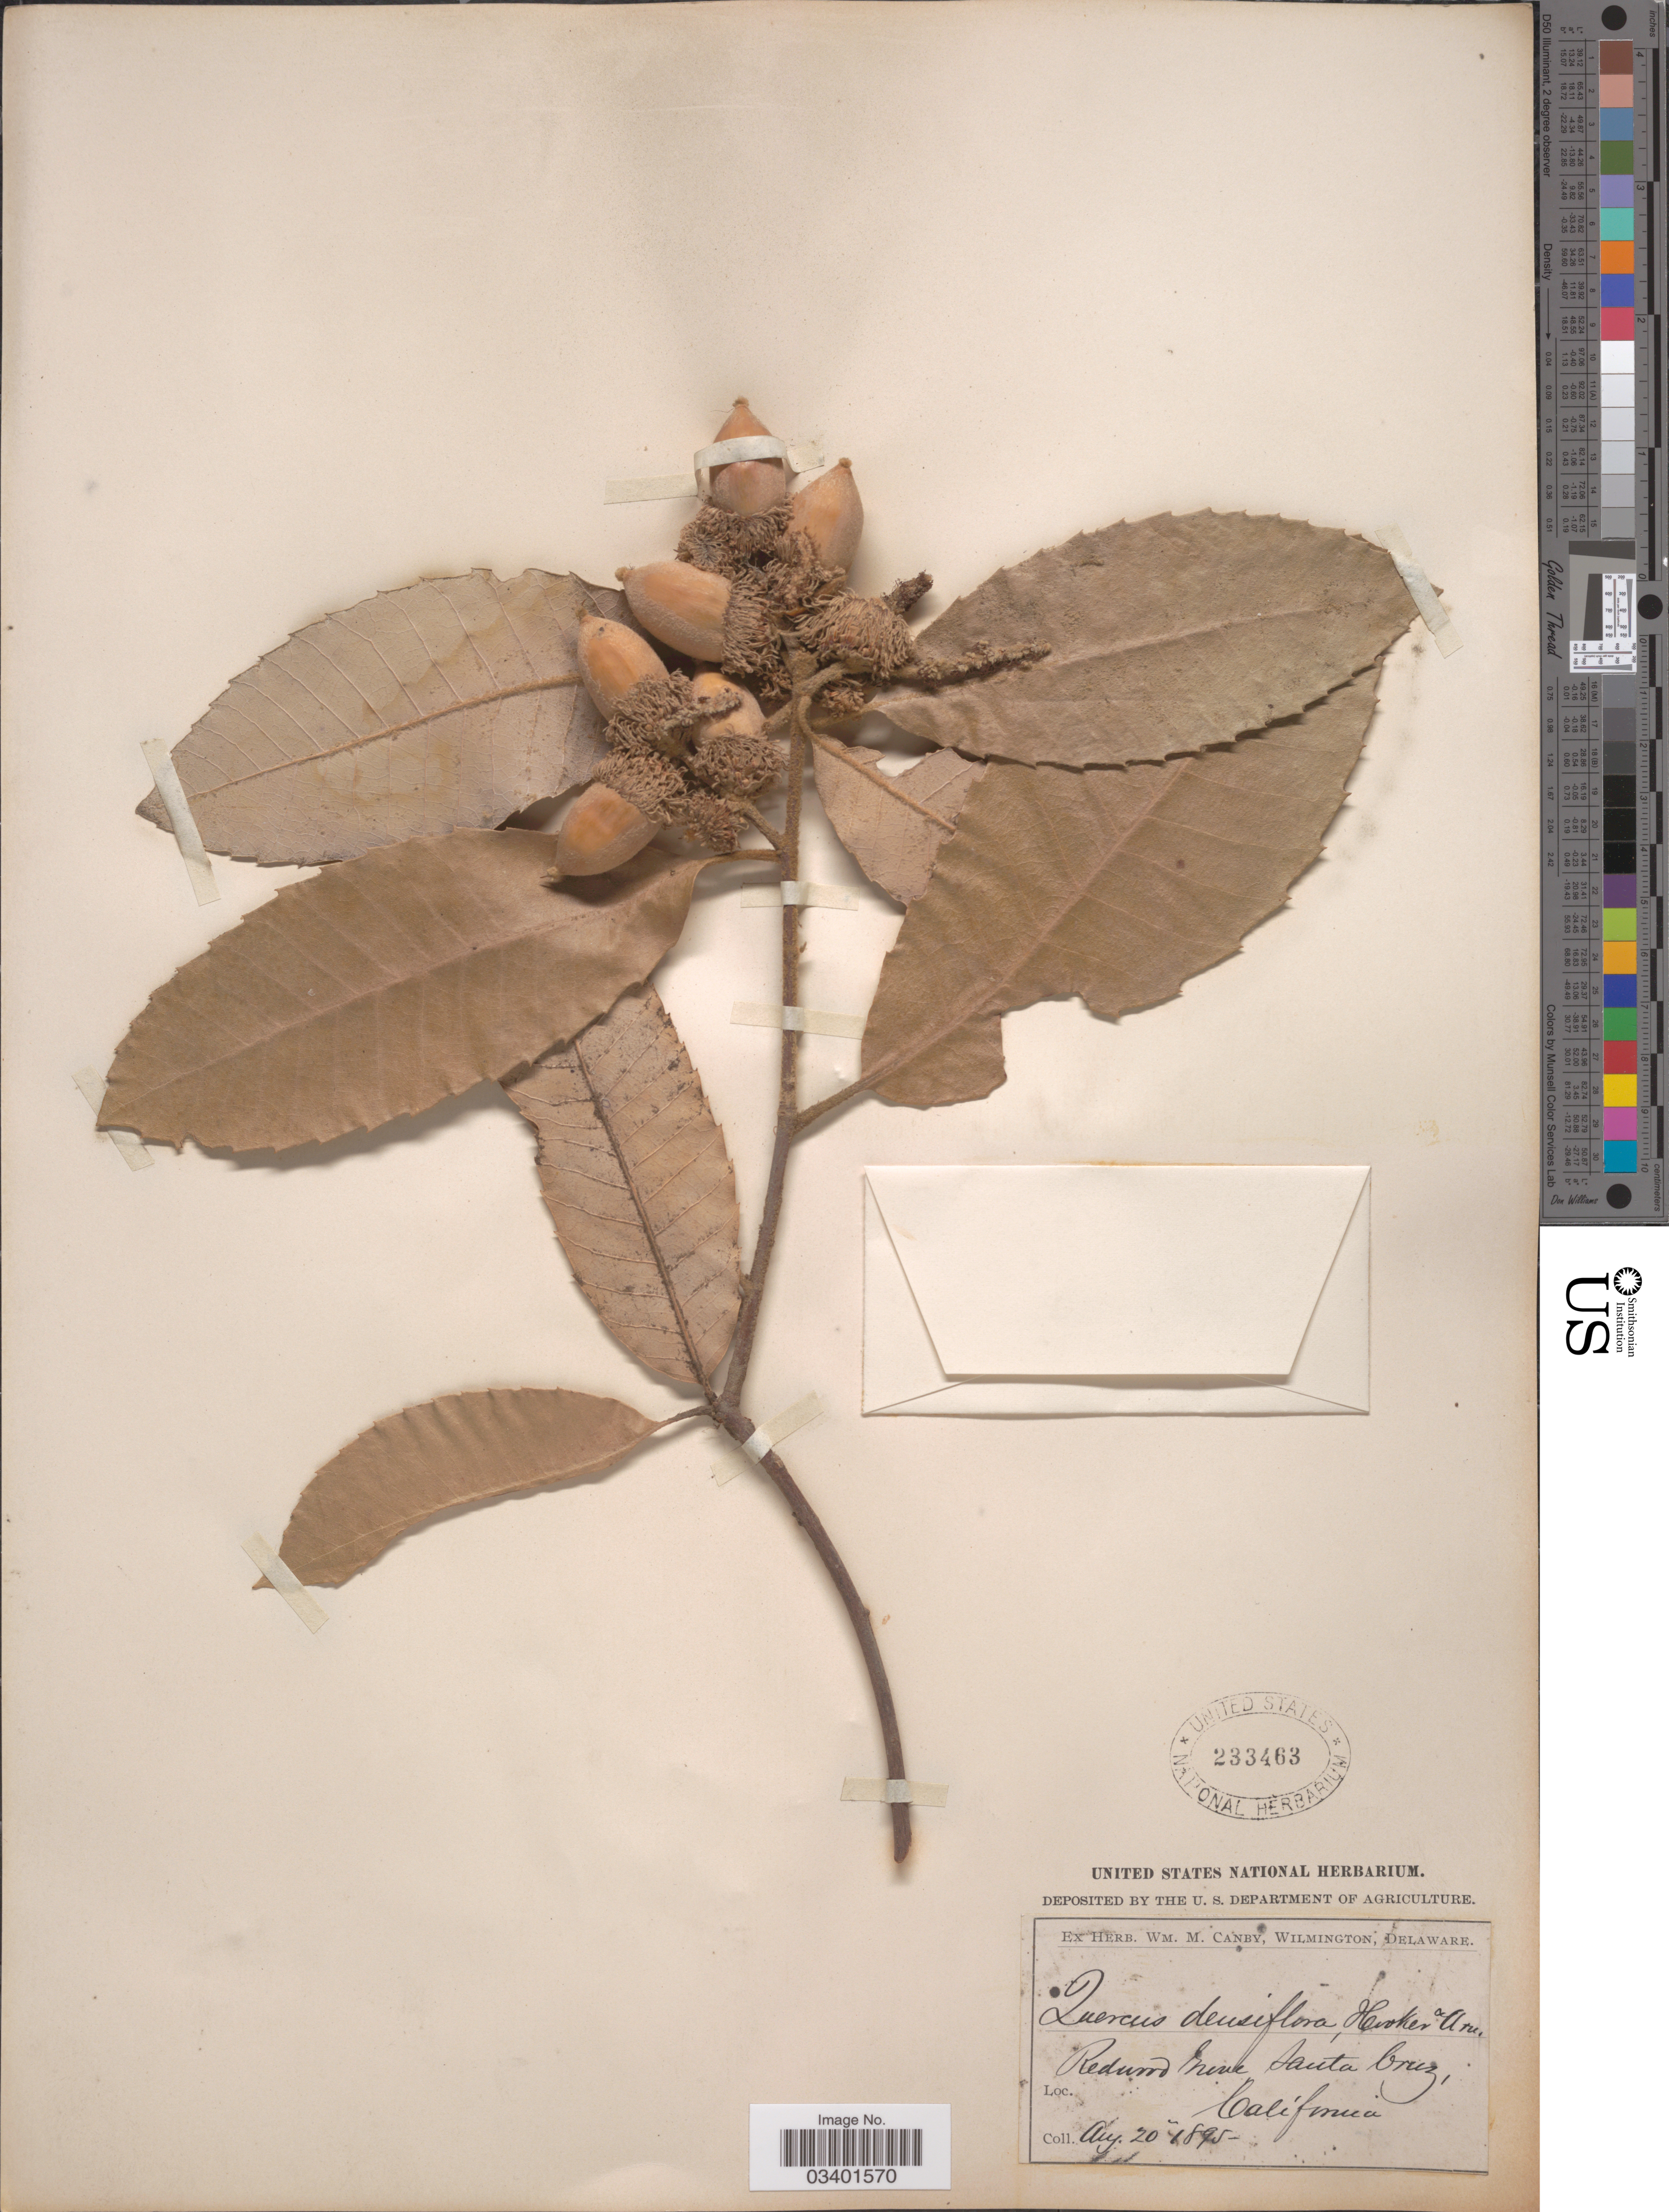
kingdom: Plantae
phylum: Tracheophyta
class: Magnoliopsida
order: Fagales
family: Fagaceae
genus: Notholithocarpus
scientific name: Notholithocarpus densiflorus var. densiflorus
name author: (Hook. & Arn.) P. S. Manos et al.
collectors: ex herb. W.M. Canby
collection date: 1895-08-20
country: United States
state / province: California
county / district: Santa Cruz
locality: Redwood Grove, Santa Cruz.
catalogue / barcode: US 233463